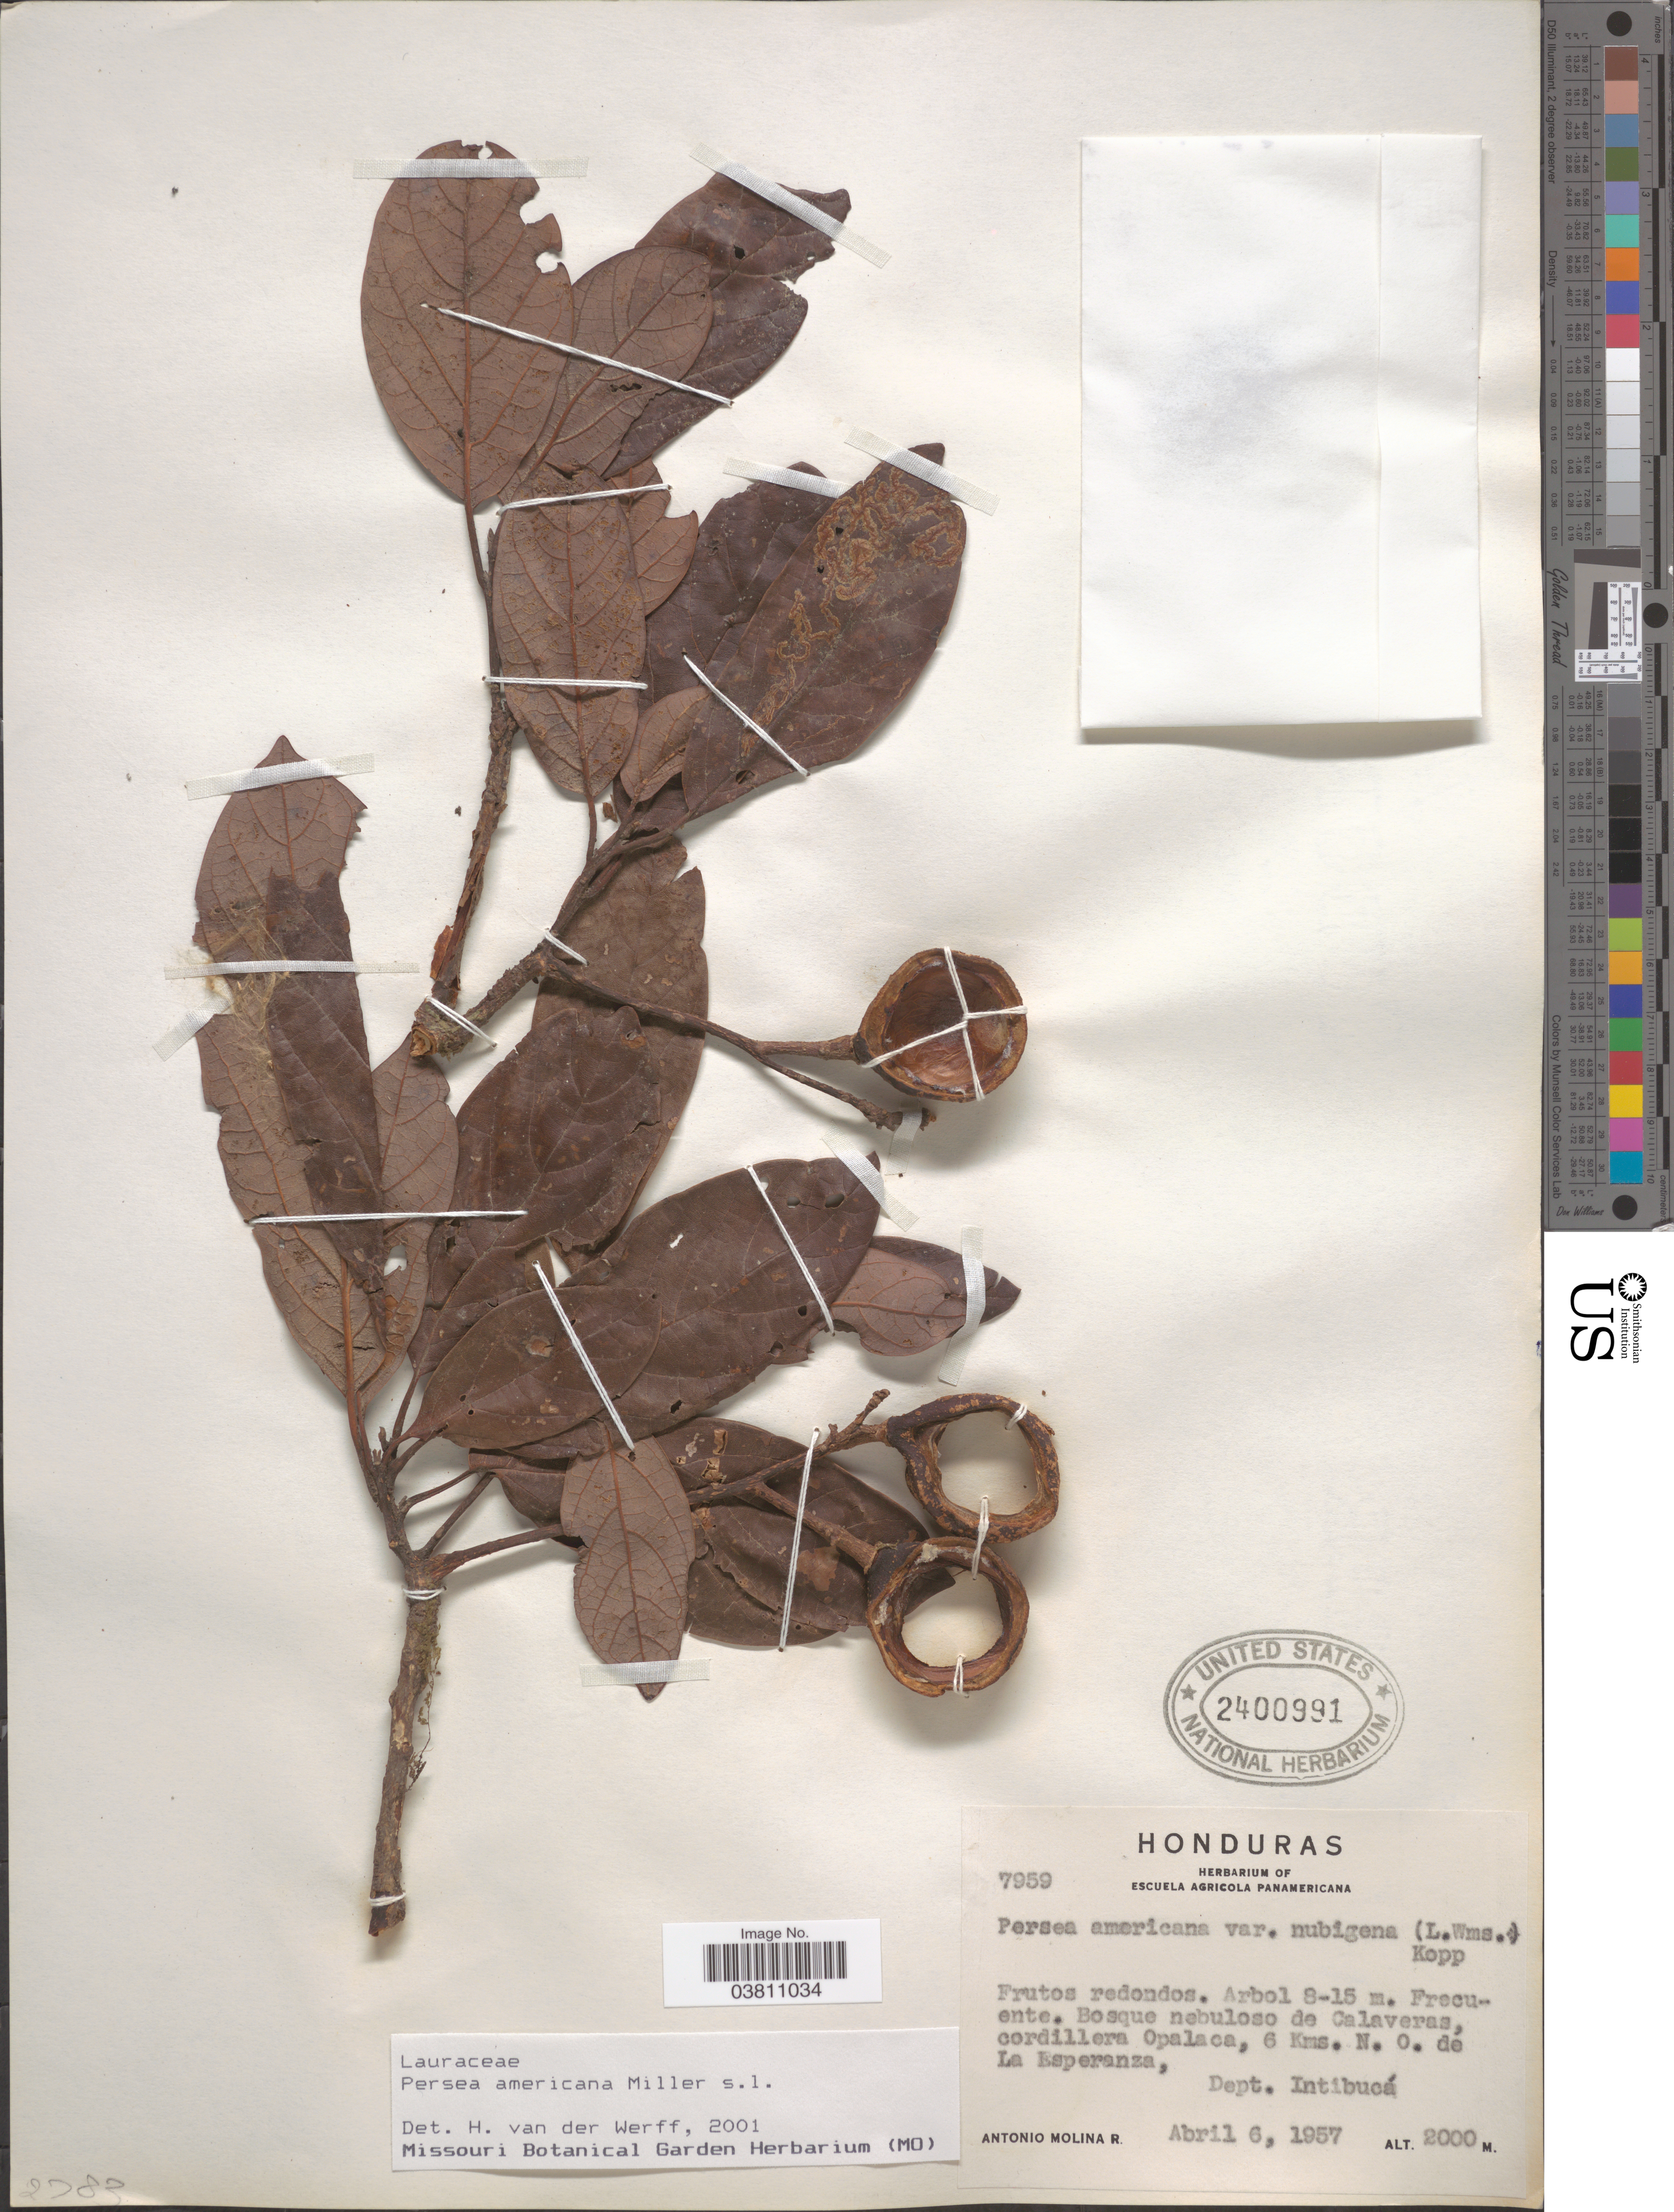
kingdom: Plantae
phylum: Tracheophyta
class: Magnoliopsida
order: Laurales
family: Lauraceae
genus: Persea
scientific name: Persea americana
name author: Mill.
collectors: A. Molina R.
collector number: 7959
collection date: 1957-04-06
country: Honduras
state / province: Intibuca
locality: Bosque nebuloso de Calaveras, cordillera Opalaca, 6 Kms. N.O. de La Esperanza, Dept. Intibucá.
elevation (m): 2000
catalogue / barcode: US 2400991